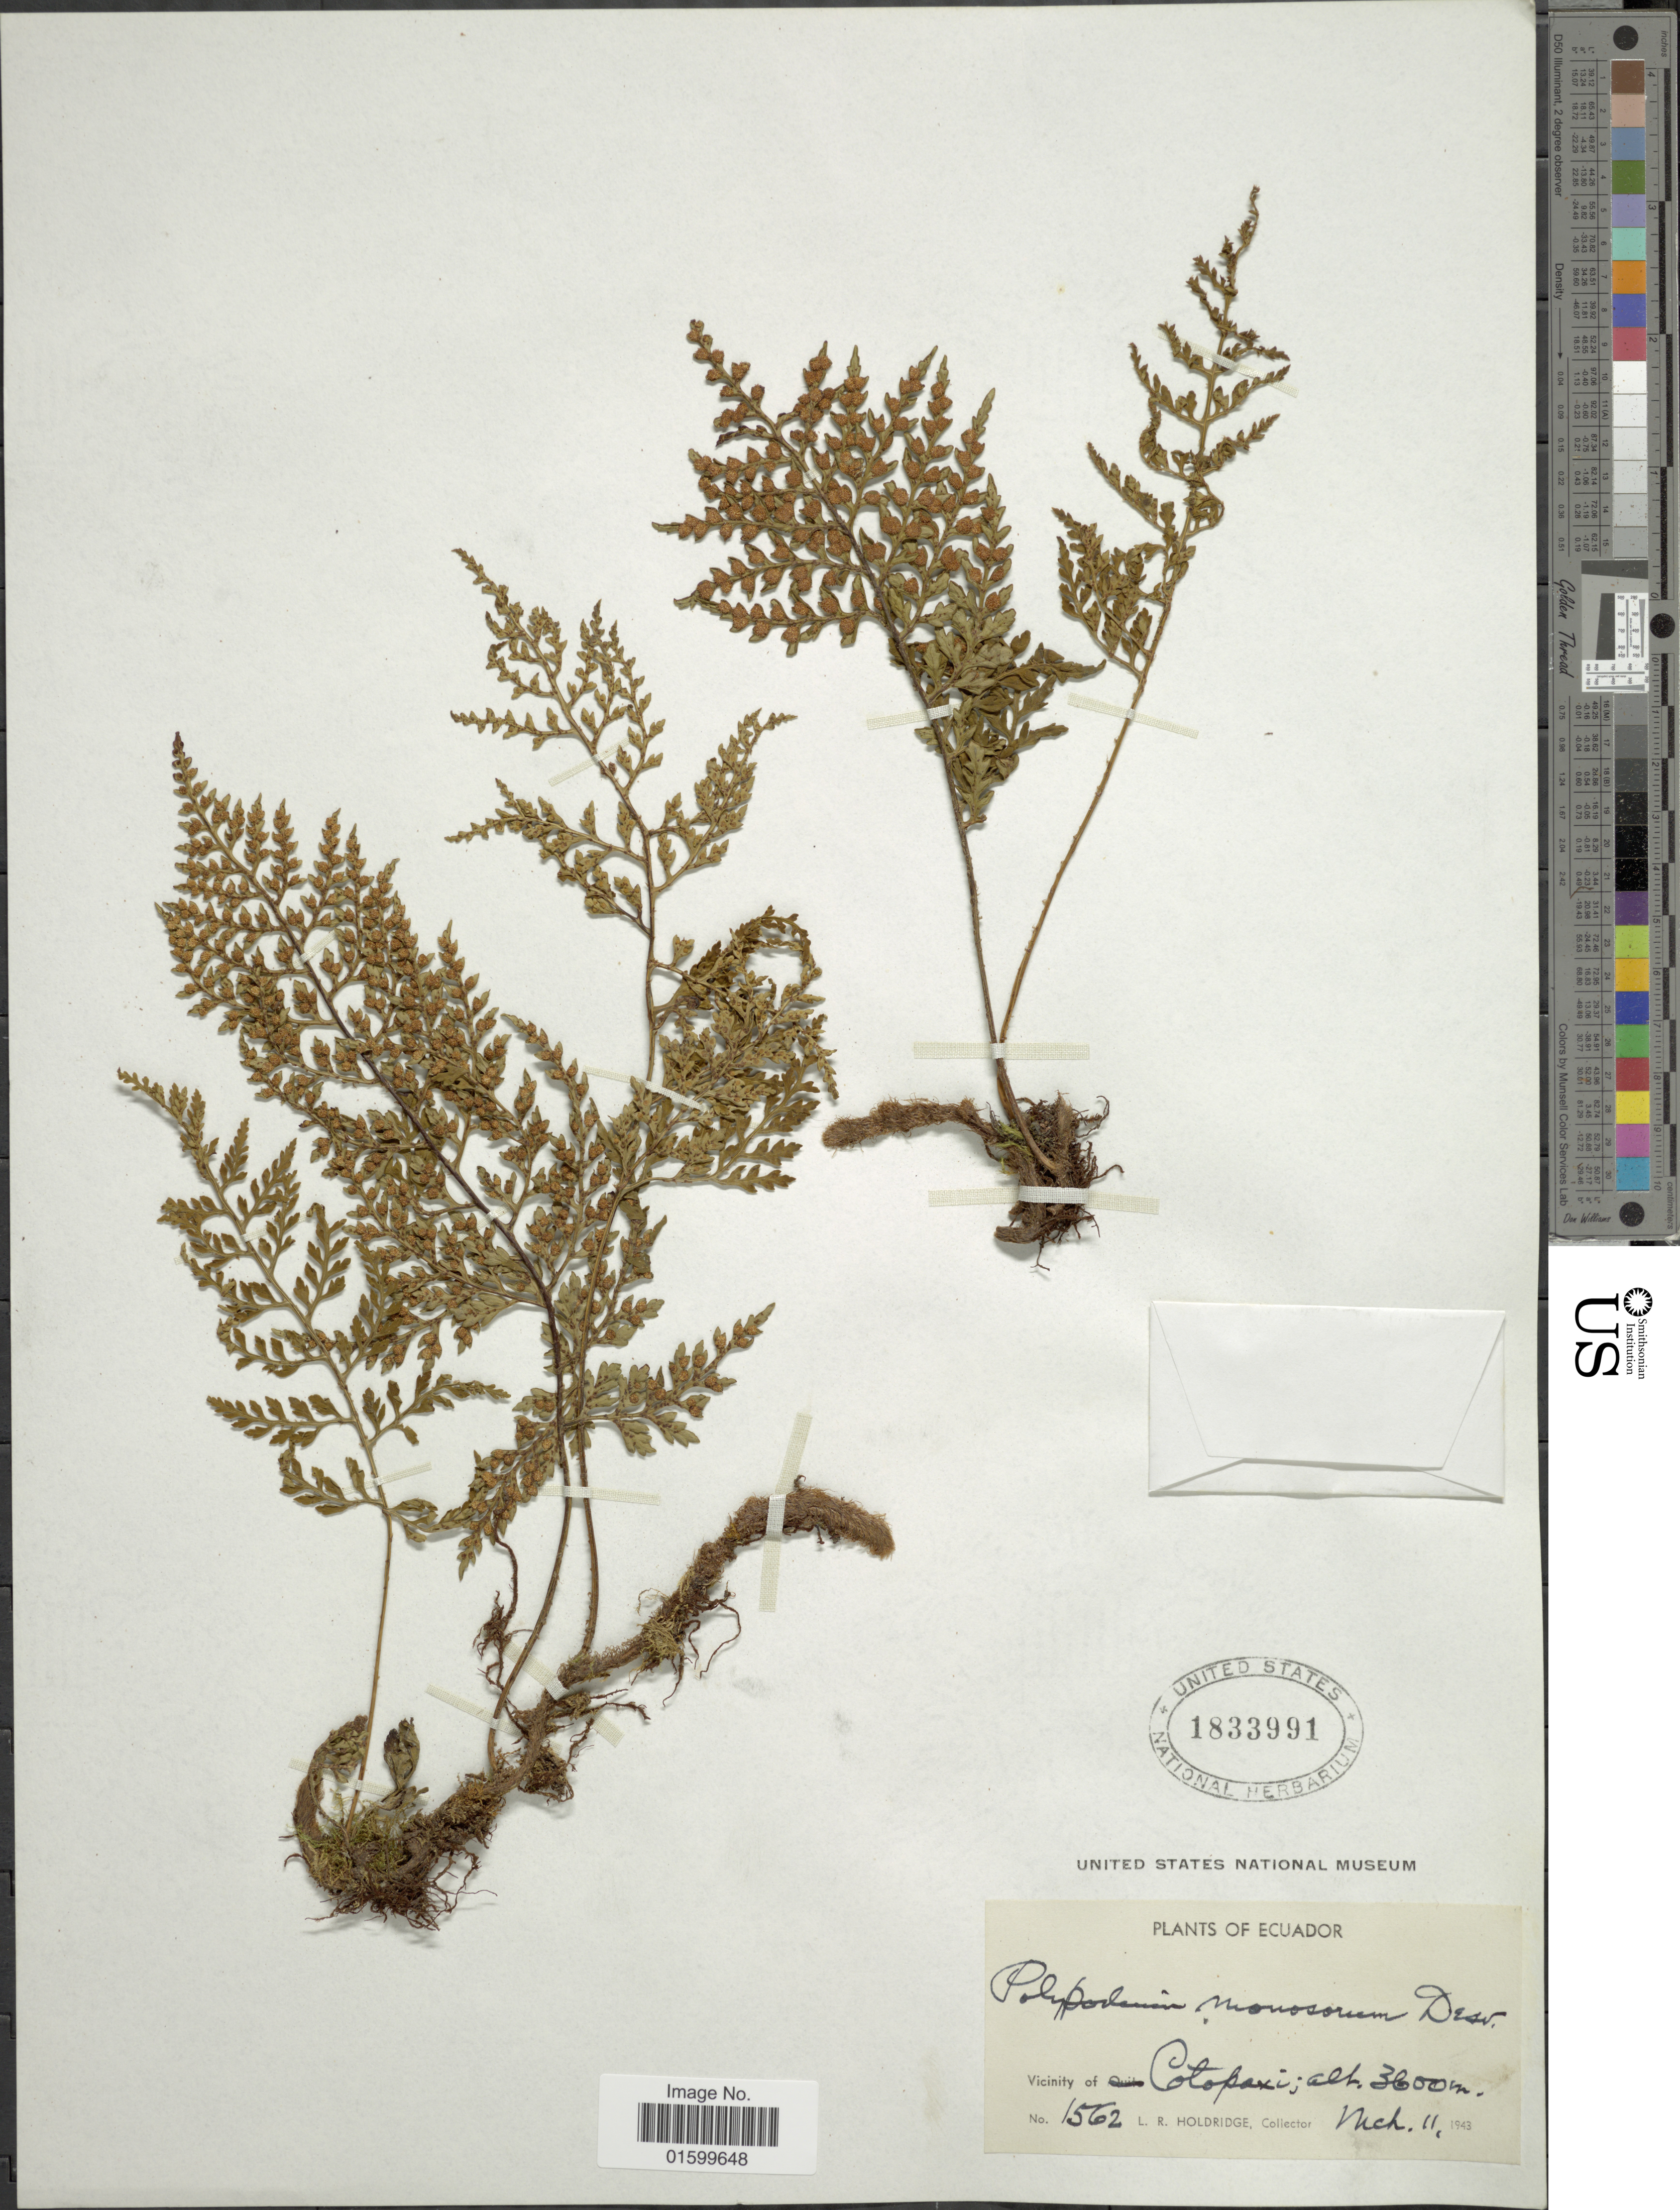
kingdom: Plantae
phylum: Tracheophyta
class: Polypodiopsida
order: Polypodiales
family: Polypodiaceae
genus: Pleopeltis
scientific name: Pleopeltis monosora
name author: (Desv.) A.R. Sm.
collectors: L. Holdridge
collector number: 1562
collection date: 1943-03-11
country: Ecuador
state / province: Cotopaxi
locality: Vicinity of Cotopaxi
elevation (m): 3600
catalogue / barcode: US 1833991